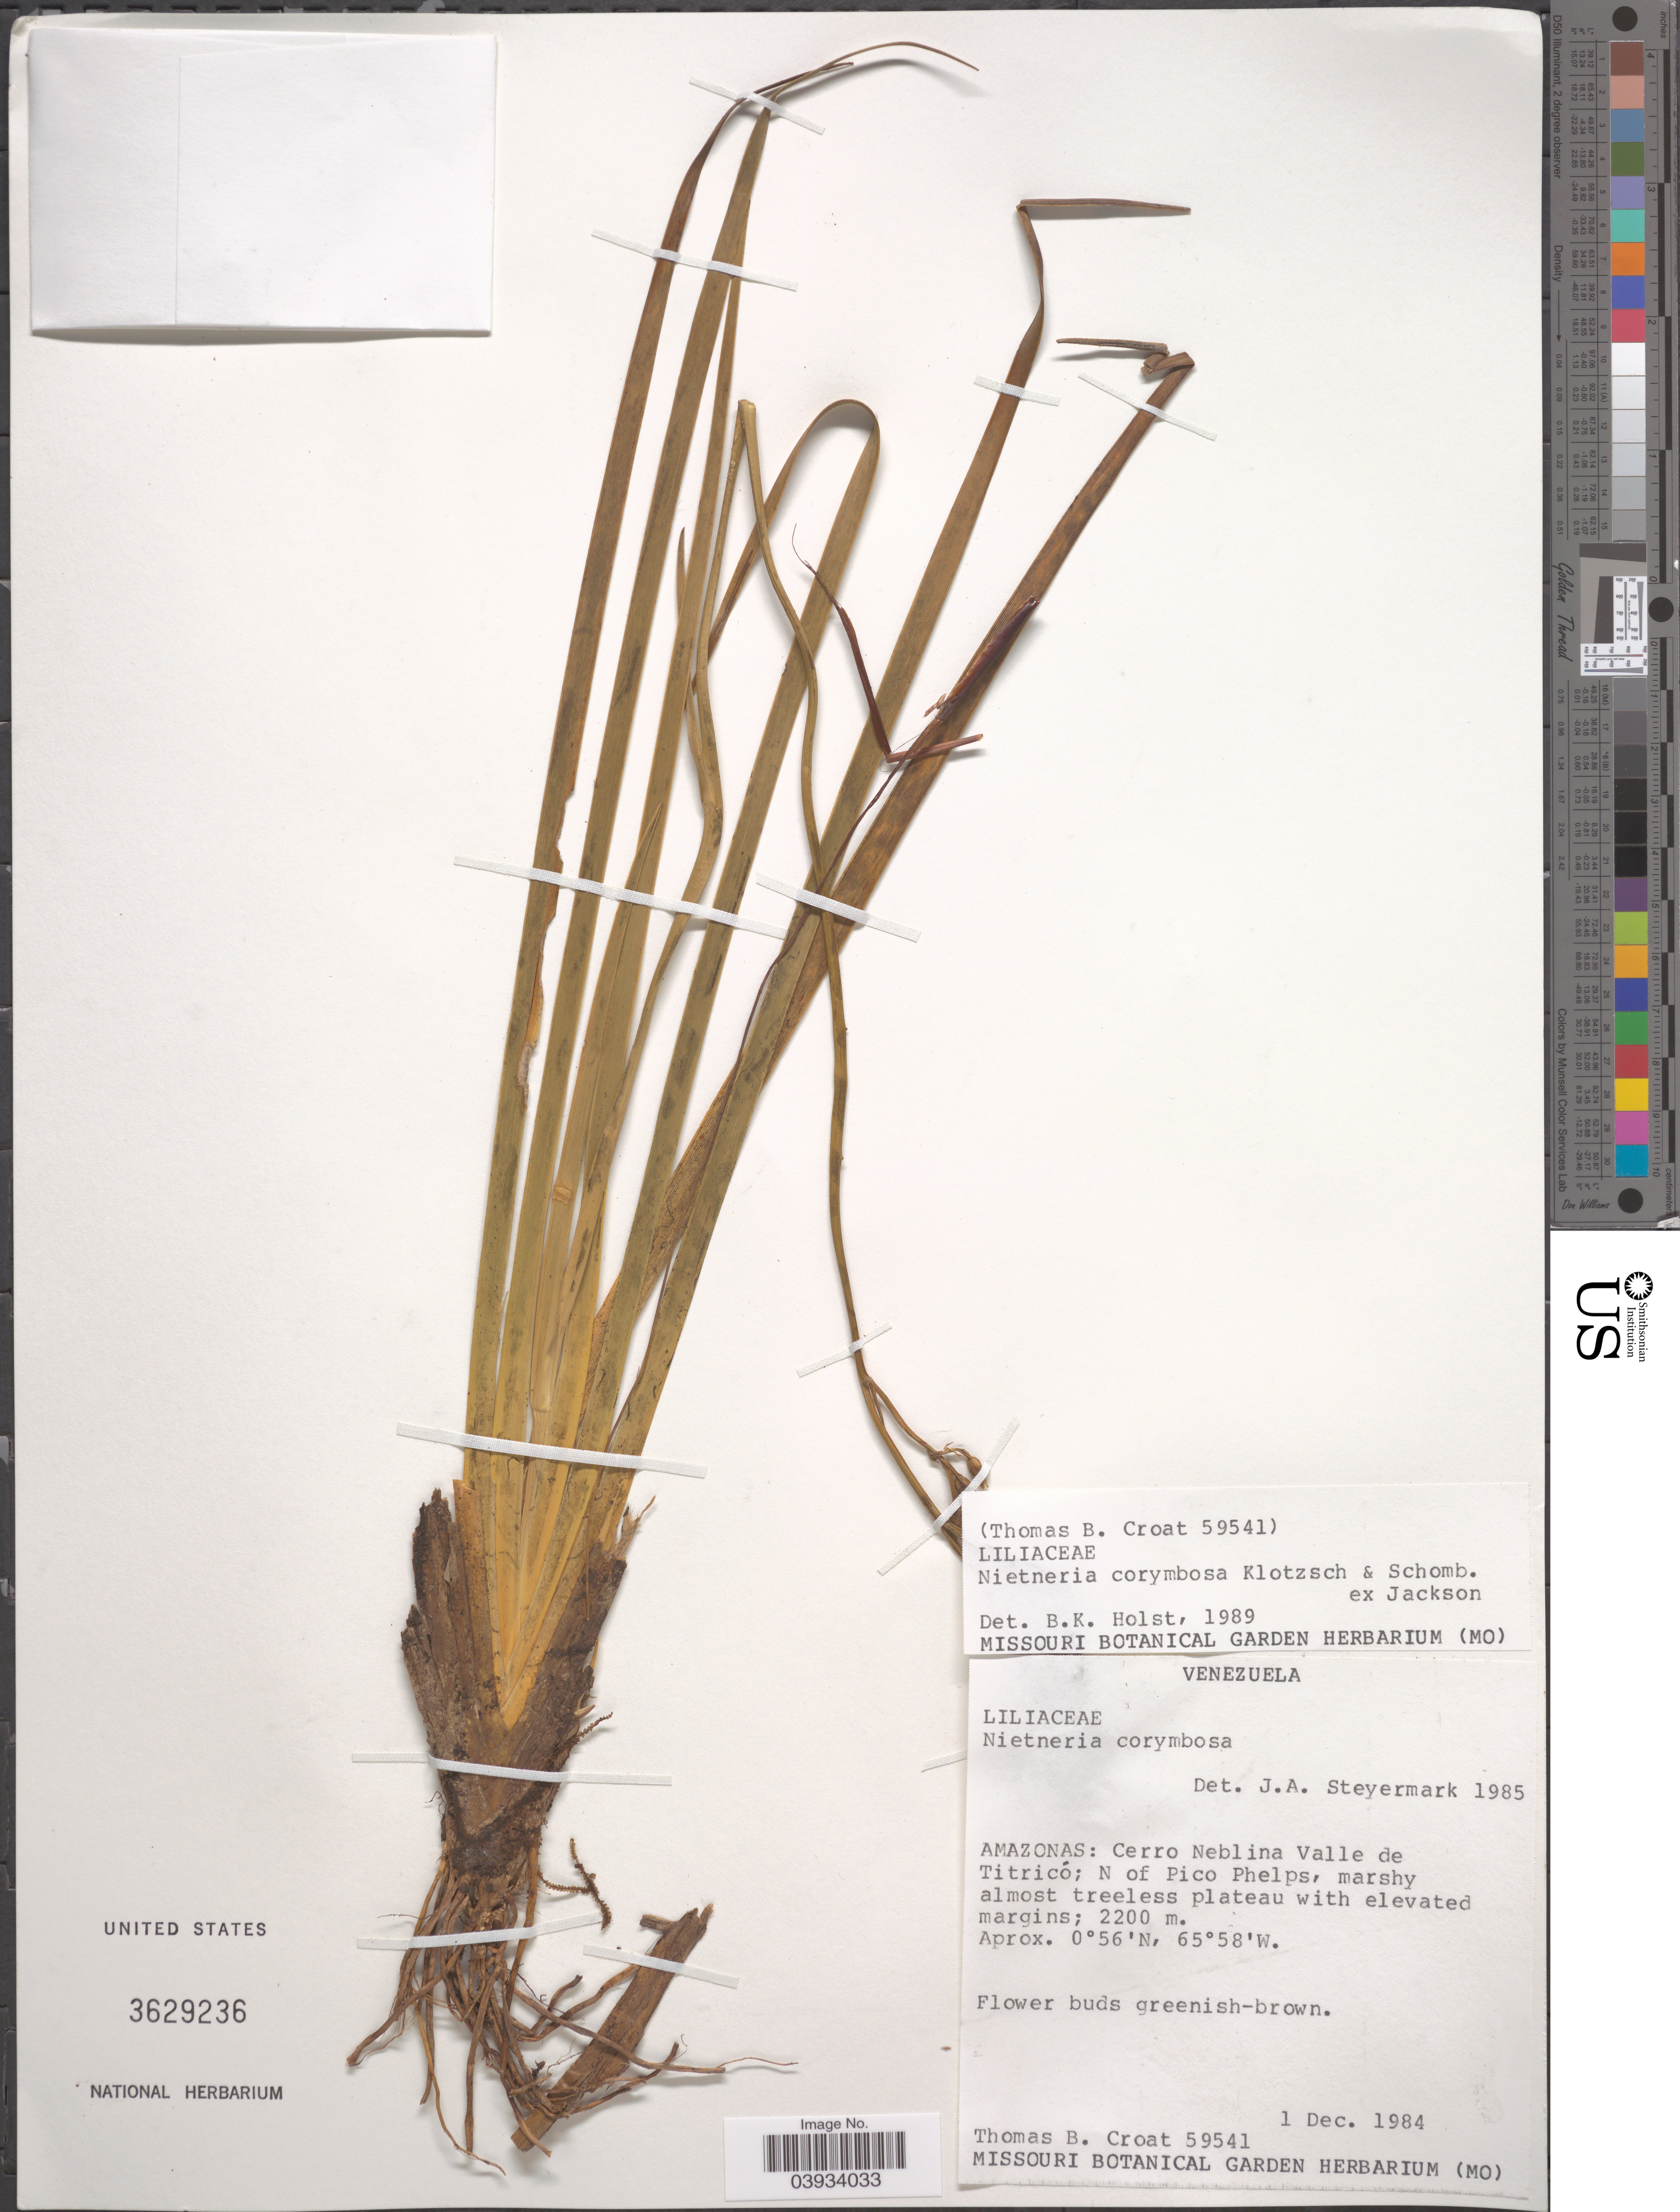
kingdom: Plantae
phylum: Tracheophyta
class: Liliopsida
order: Dioscoreales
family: Nartheciaceae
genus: Nietneria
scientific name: Nietneria corymbosa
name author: Klotzsch & M.R. Schomb. ex B.D. Jacks.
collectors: T. B. Croat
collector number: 59541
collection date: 1984-12-01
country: Venezuela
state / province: Amazonas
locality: Cerro Neblina Valle de Titricó; N of Pico Phelps.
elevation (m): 2200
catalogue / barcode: US 3629236